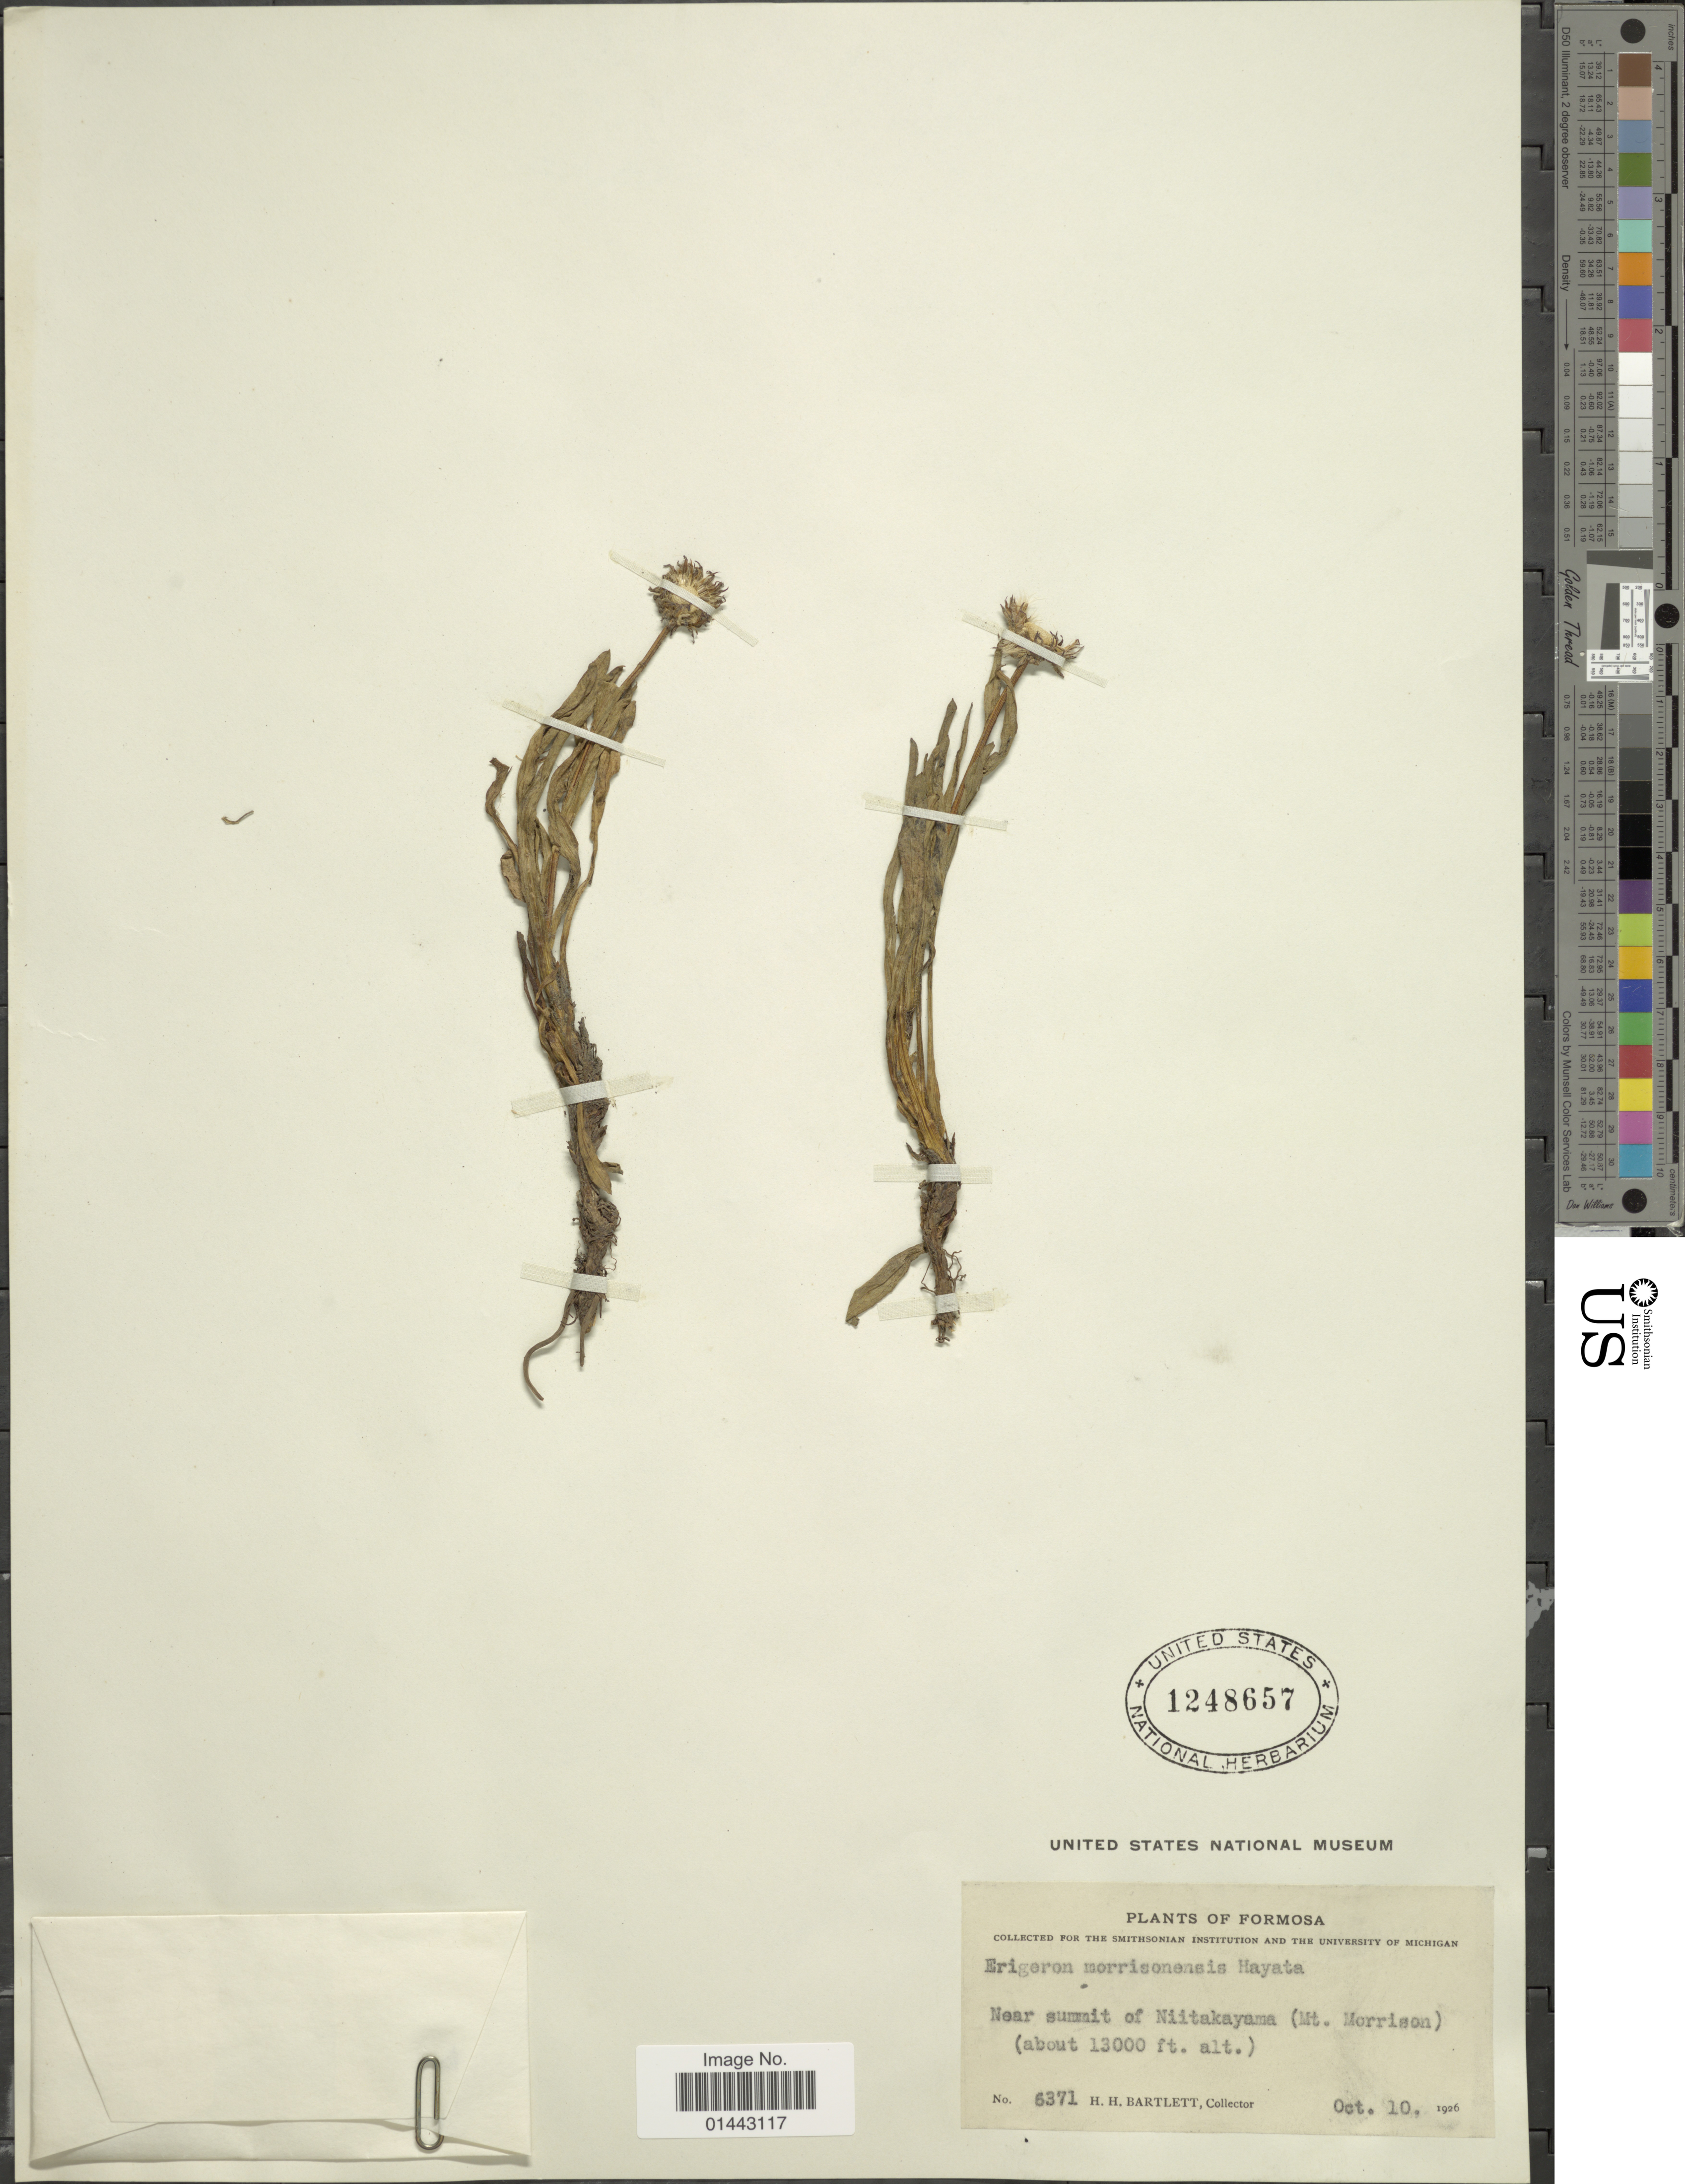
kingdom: Plantae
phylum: Tracheophyta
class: Magnoliopsida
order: Asterales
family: Asteraceae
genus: Erigeron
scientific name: Erigeron morrisonensis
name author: Hayata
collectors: H. H. Bartlett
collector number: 6371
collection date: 1926-10-10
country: Taiwan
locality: Formosa, near summit of Niitakayama (Mt. Morrison).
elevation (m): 3962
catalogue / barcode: US 1248657